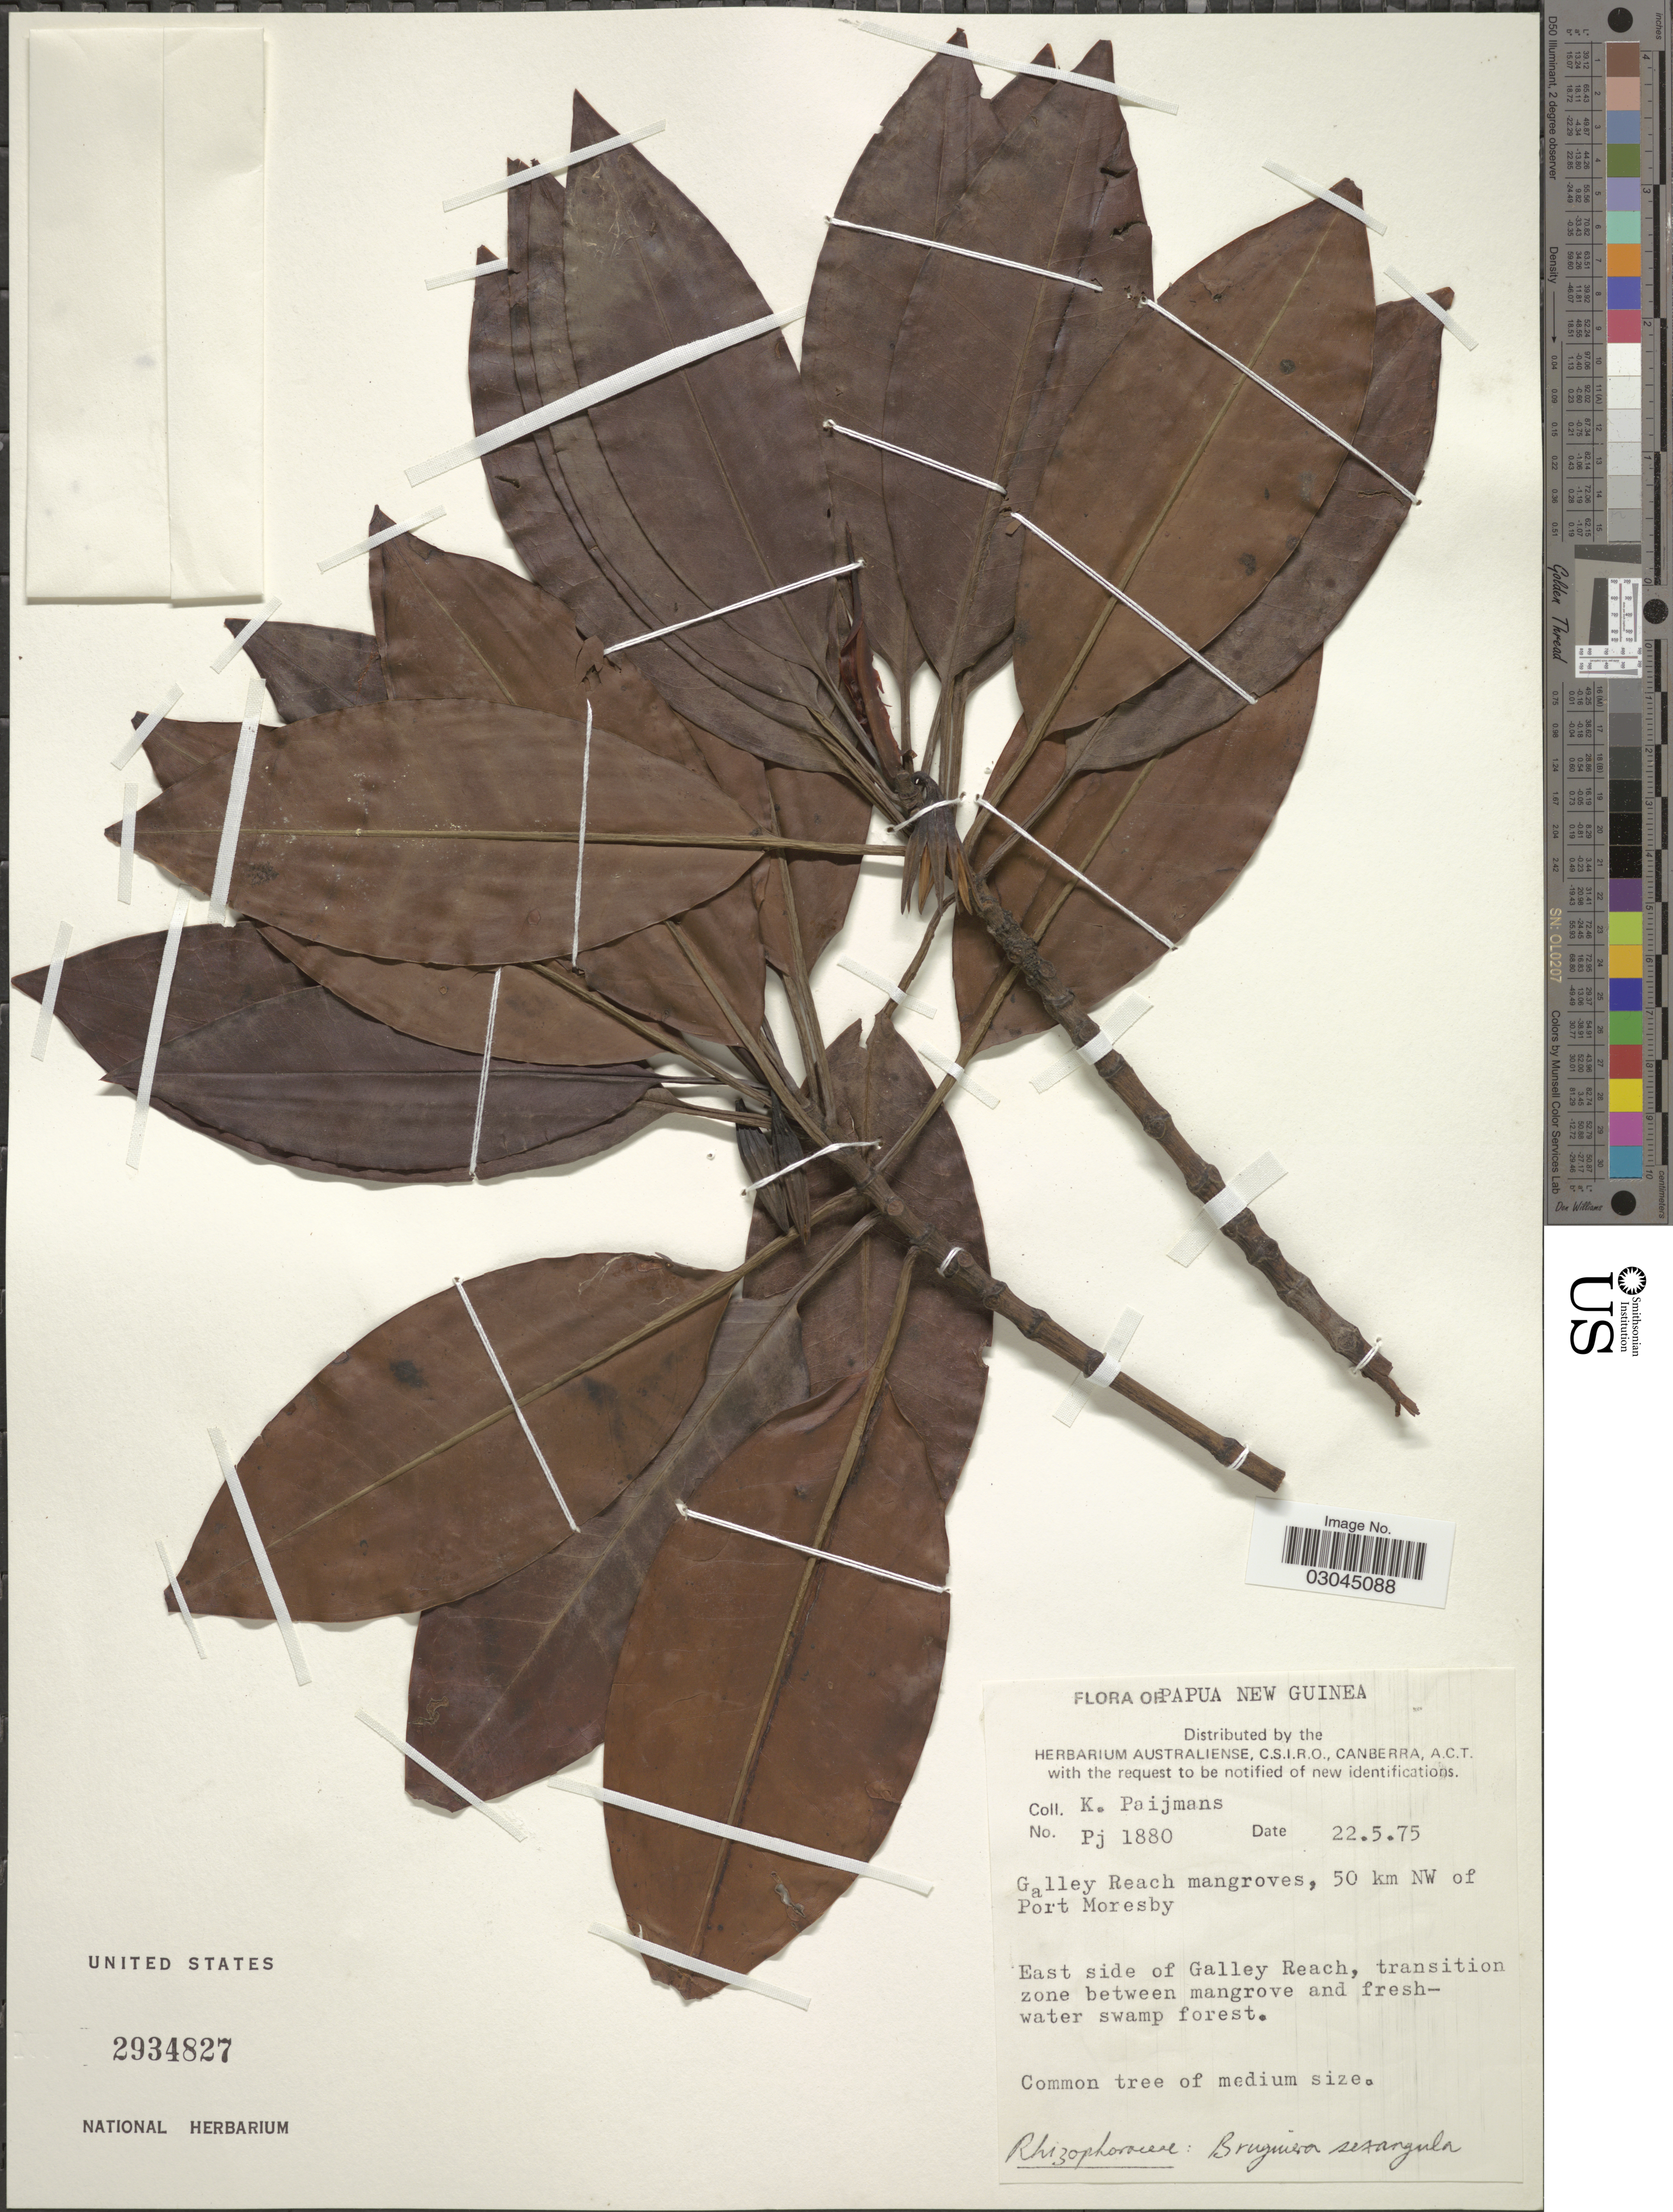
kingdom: Plantae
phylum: Tracheophyta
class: Magnoliopsida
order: Malpighiales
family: Rhizophoraceae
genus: Bruguiera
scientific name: Bruguiera sexangula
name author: (Lour.) Poir.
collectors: K. Paijmans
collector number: Pj 1880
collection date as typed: Transcribed d/m/y: 22/5/75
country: Papua New Guinea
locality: Galley Reach mangroves, 50 km NW of Port Moresby, East side of Galley Reach, transition zone between mangrove and freshwater swamp forest.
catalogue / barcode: US 2934827